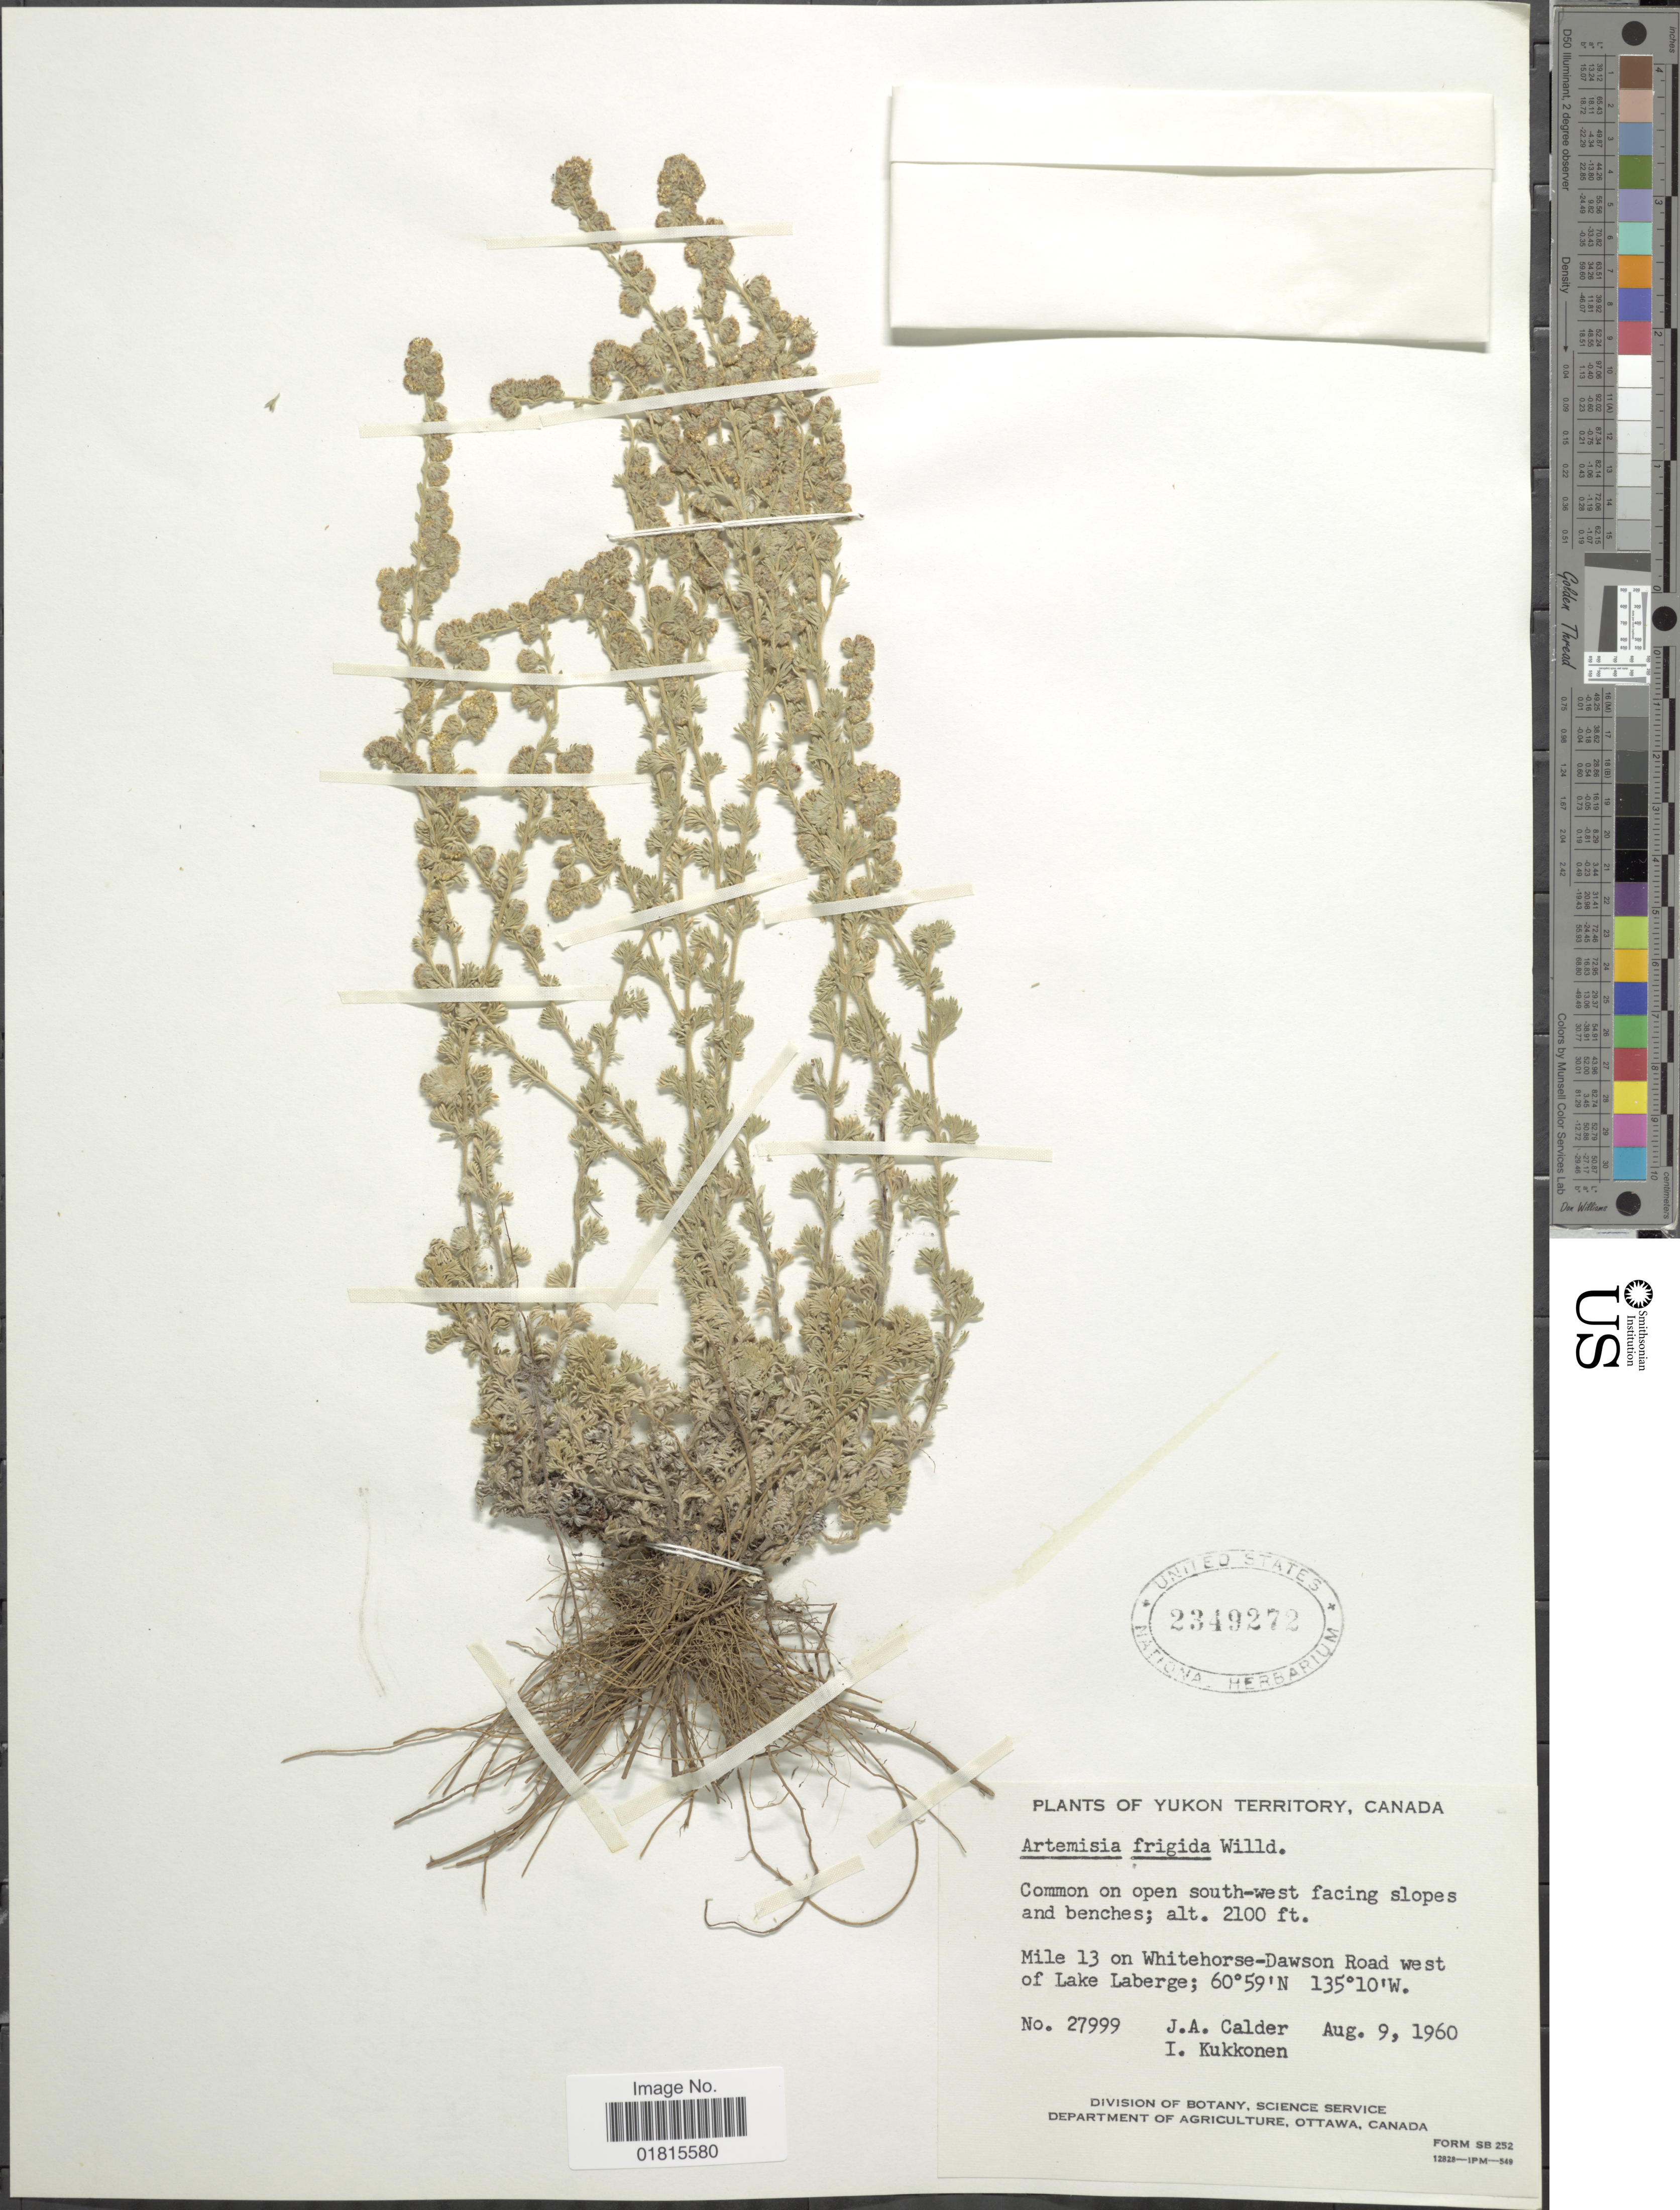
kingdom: Plantae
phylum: Tracheophyta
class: Magnoliopsida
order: Asterales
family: Asteraceae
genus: Artemisia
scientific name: Artemisia frigida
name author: Willd.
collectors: J. A. Calder & I. Kukkonen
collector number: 27999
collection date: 1960-08-09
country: Canada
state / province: Yukon Territory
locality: Common on open south-west facing slopes and benches, Mile 13 on Whitehorse-Dawson Road west of Lake Laberge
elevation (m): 640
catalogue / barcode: US 2349272